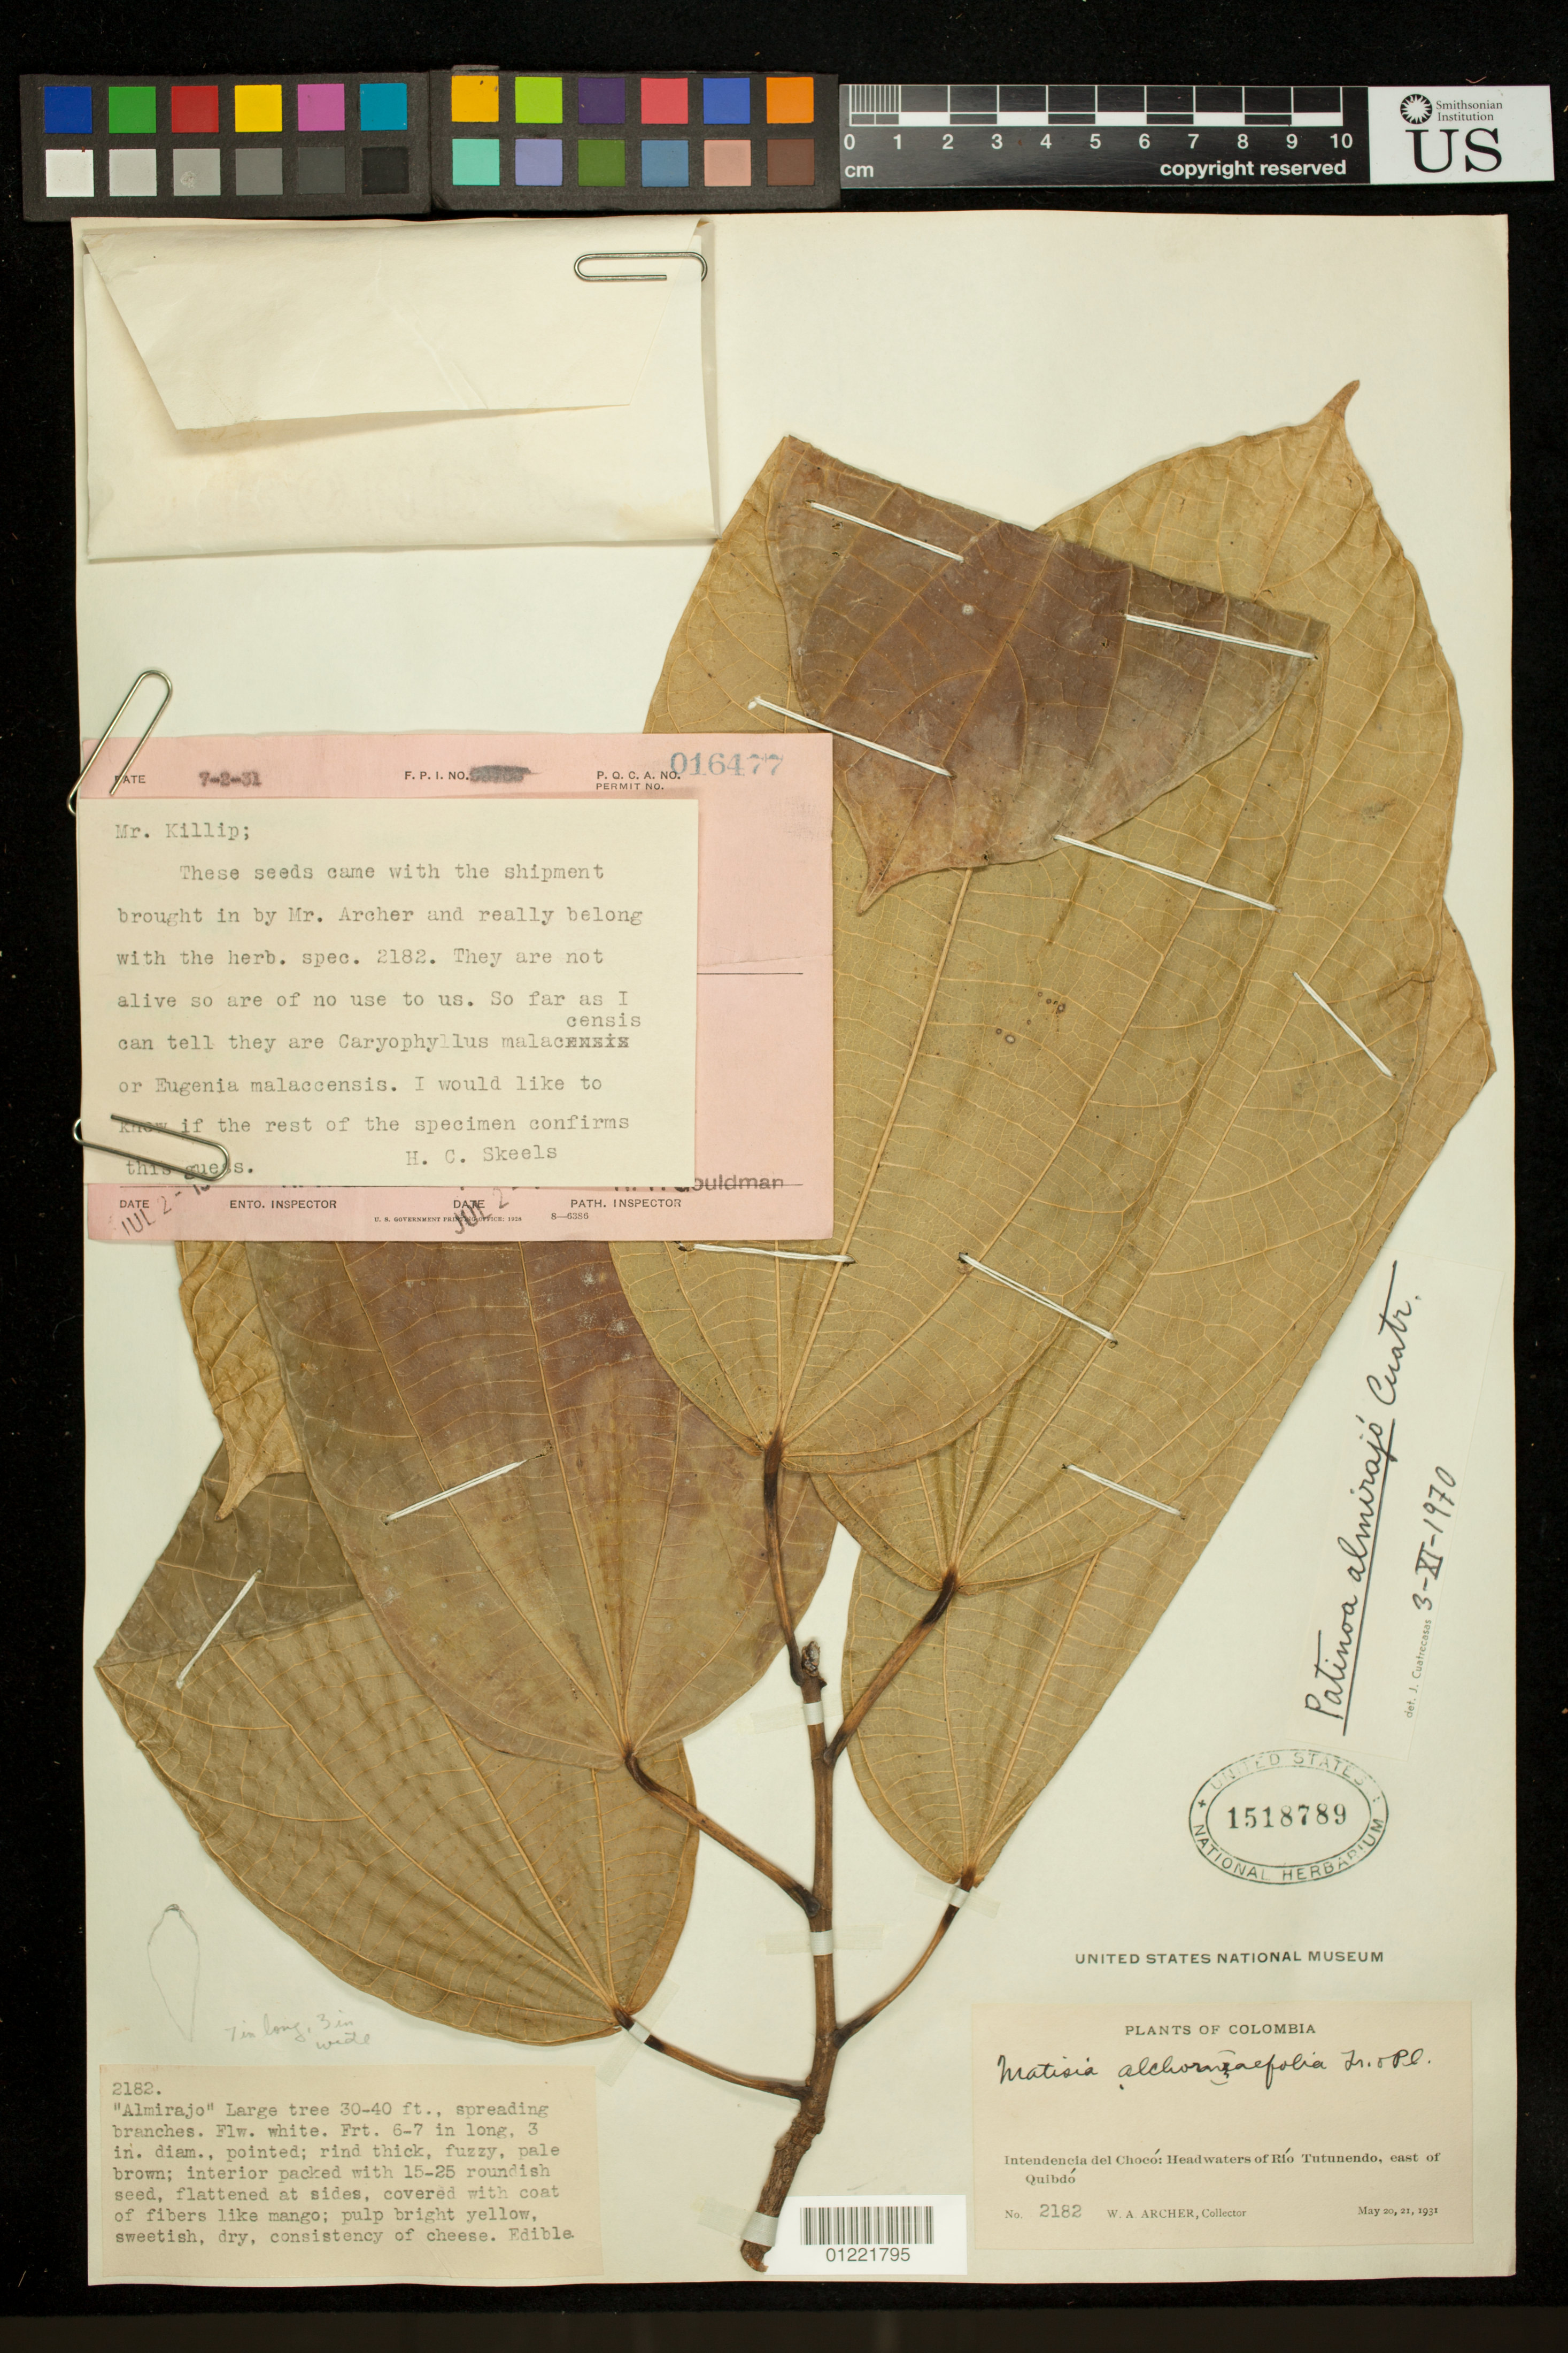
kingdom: Plantae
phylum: Tracheophyta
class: Magnoliopsida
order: Malvales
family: Malvaceae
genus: Patinoa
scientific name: Patinoa almirajo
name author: Cuatrec.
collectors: W. A. Archer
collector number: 2182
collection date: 1931-05-20/1931-05-21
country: Colombia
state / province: Choco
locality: Headwaters of Rio Tutunendo, east of Quibdo.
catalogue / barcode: US 1518789